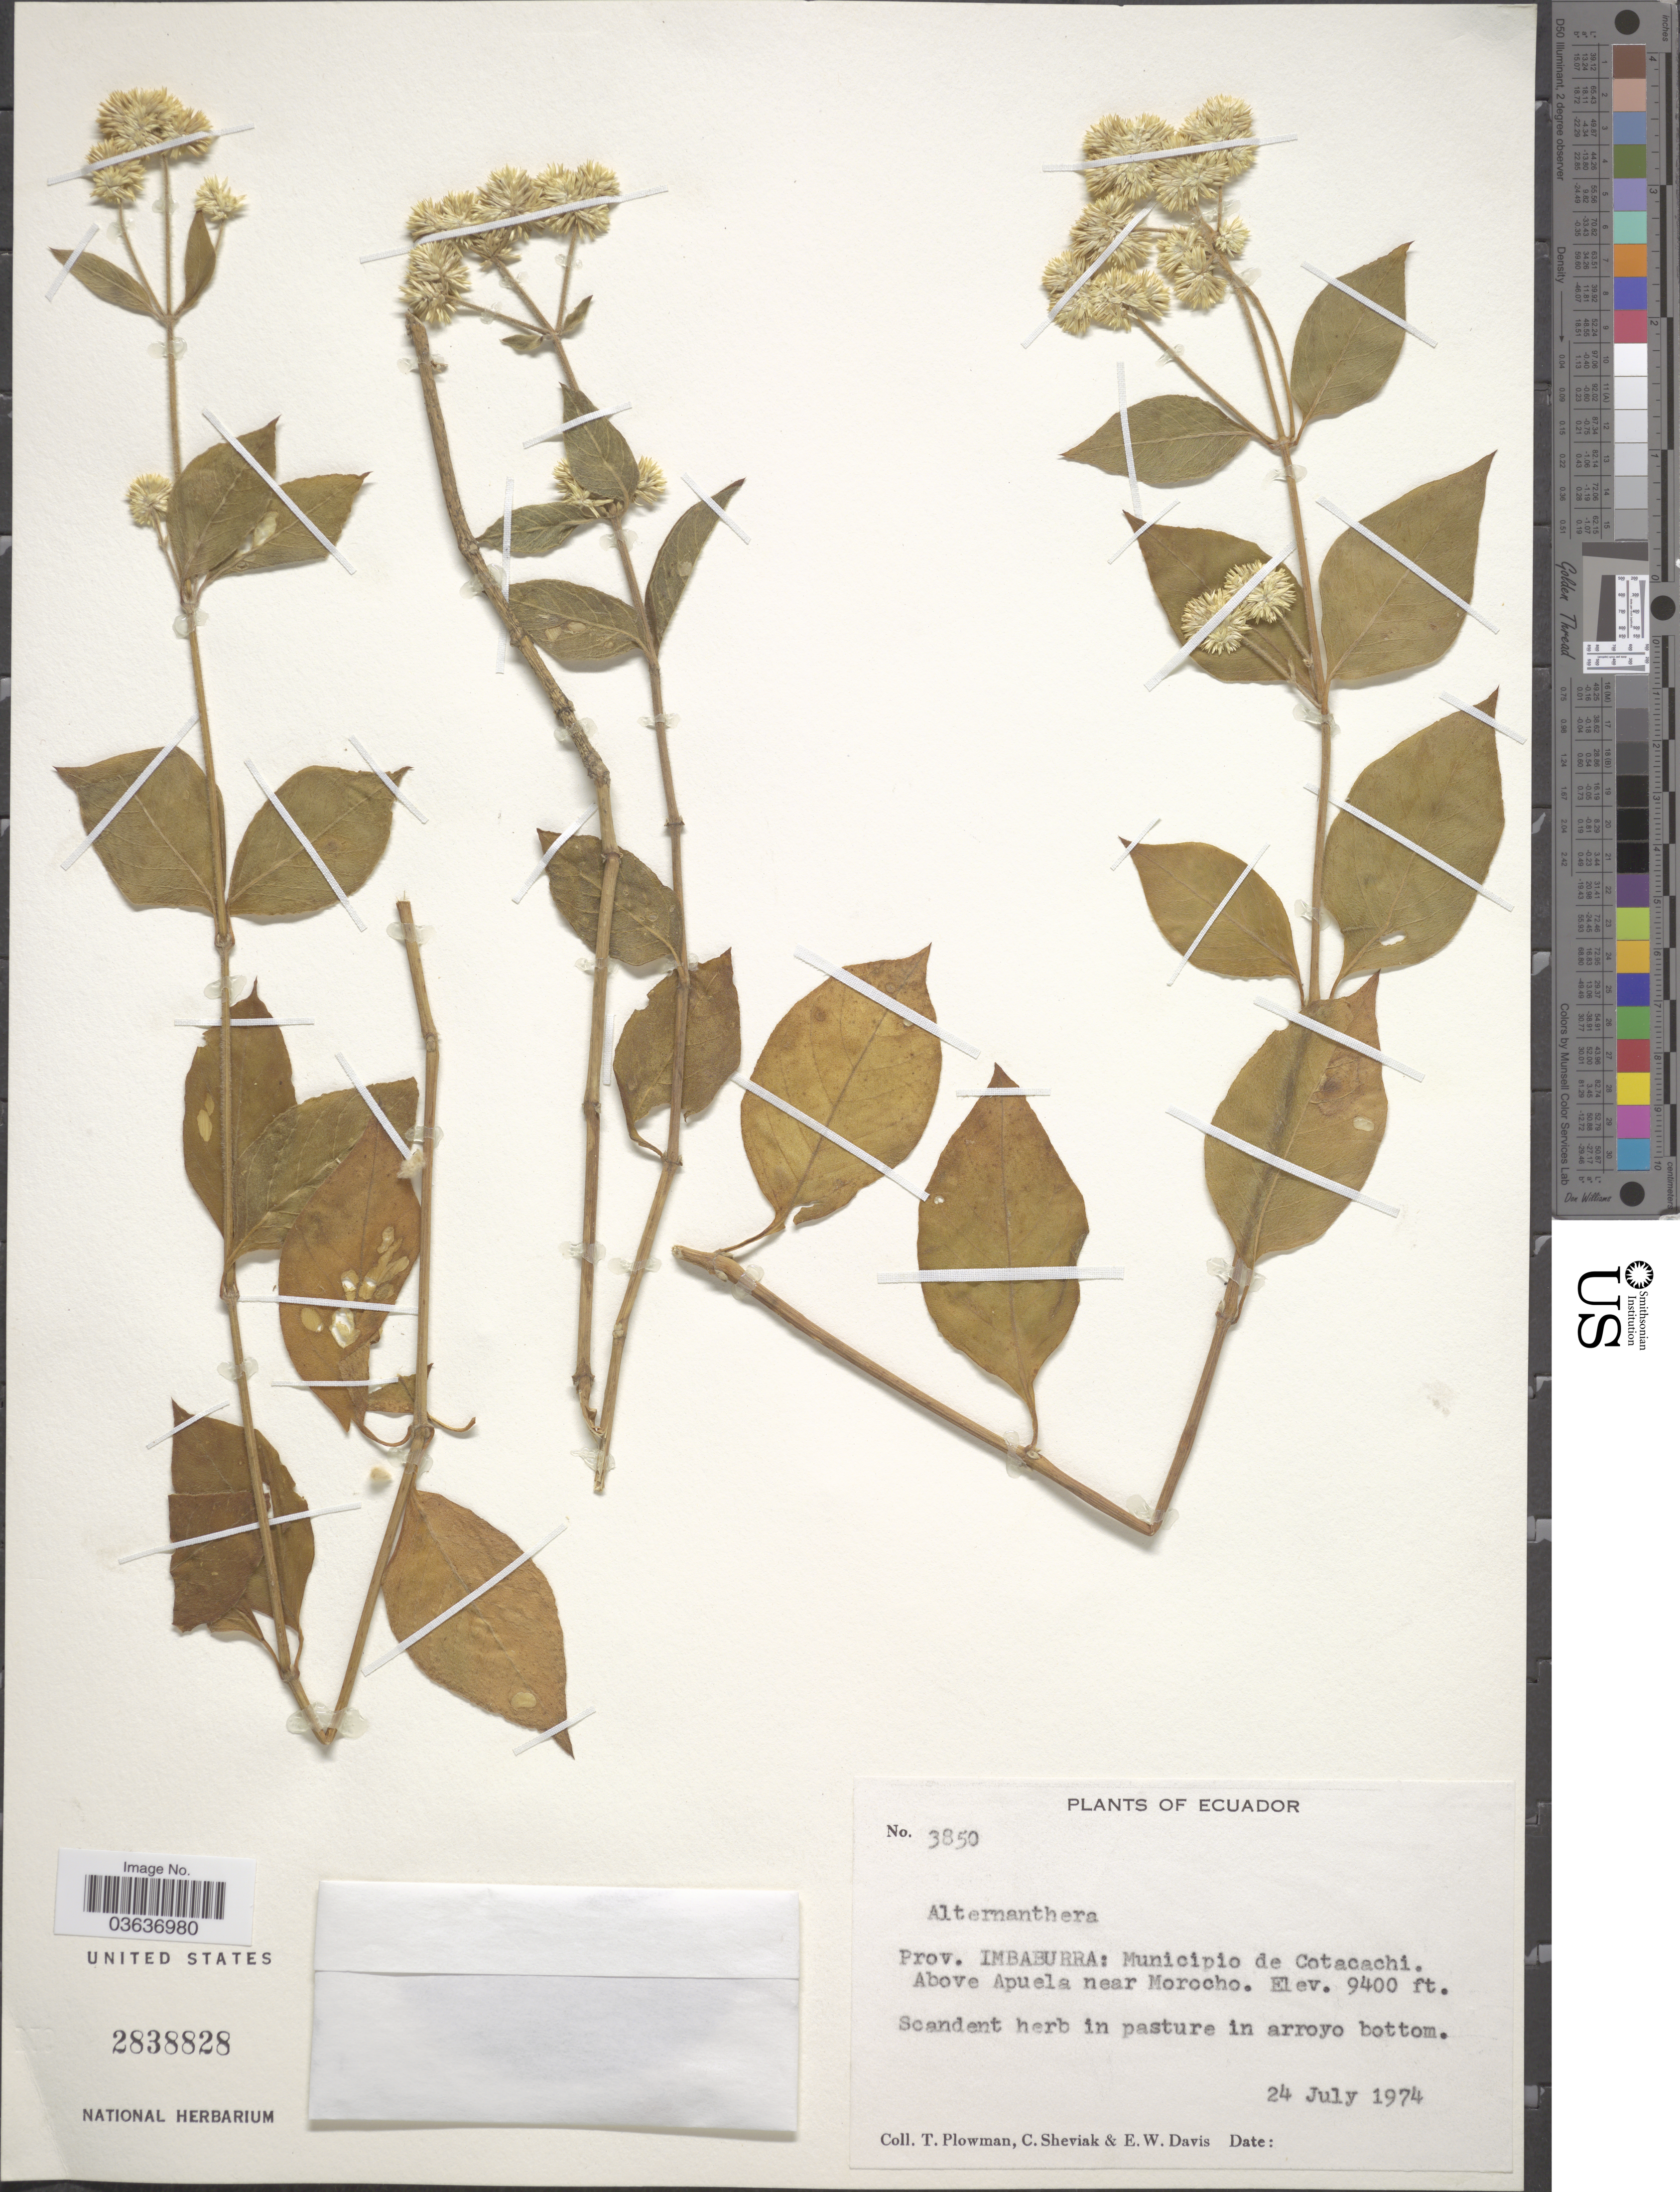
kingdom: Plantae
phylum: Tracheophyta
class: Magnoliopsida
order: Caryophyllales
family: Amaranthaceae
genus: Alternanthera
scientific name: Alternanthera sp.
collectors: T. Plowman, C. J. Sheviak & E. W. Davis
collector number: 3850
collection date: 1974-07-24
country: Ecuador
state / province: Imbabura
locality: Prov. Imbaburra: Municipio de Cotacachi. Above Apuela near Morocho.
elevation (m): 2865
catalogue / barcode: US 2838828